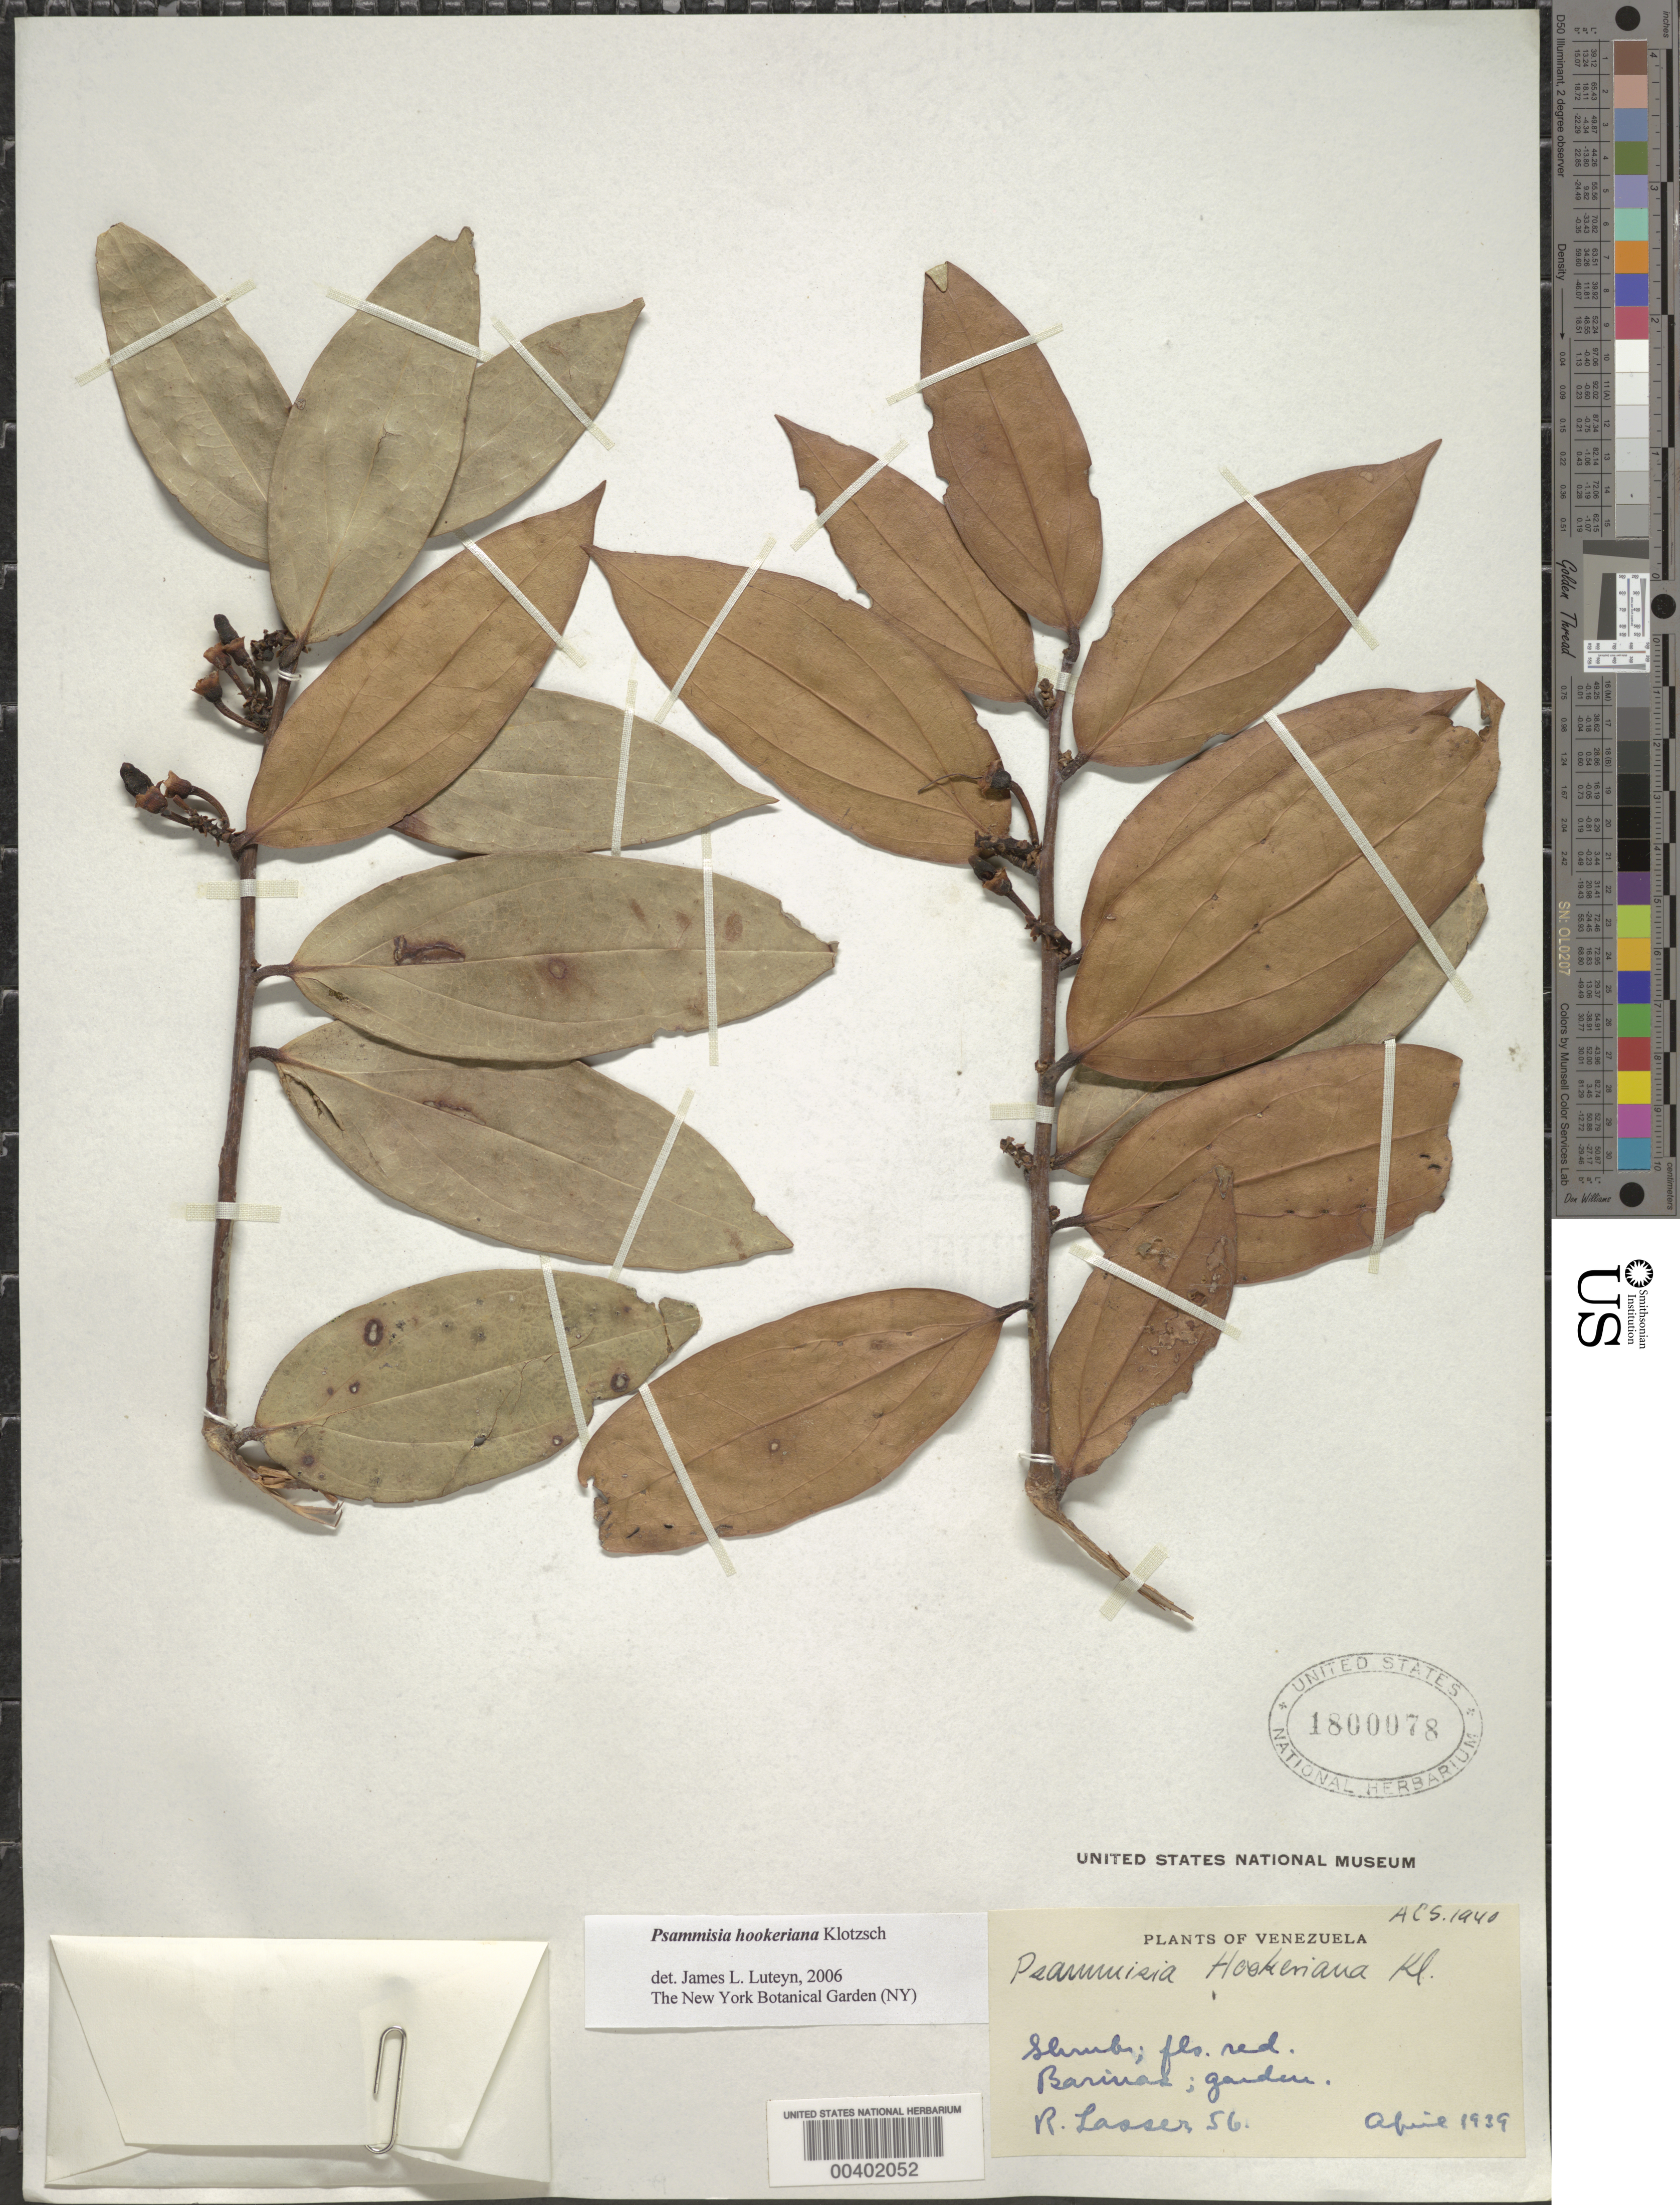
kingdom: Plantae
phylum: Tracheophyta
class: Magnoliopsida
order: Ericales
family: Ericaceae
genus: Psammisia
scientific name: Psammisia hookeriana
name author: Klotzsch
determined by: Smith, A. C.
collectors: R. Lasser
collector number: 56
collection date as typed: Apr 1939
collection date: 1939-04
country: Venezuela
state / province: Barinas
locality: Barinas garden.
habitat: Garden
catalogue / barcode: US 1800078